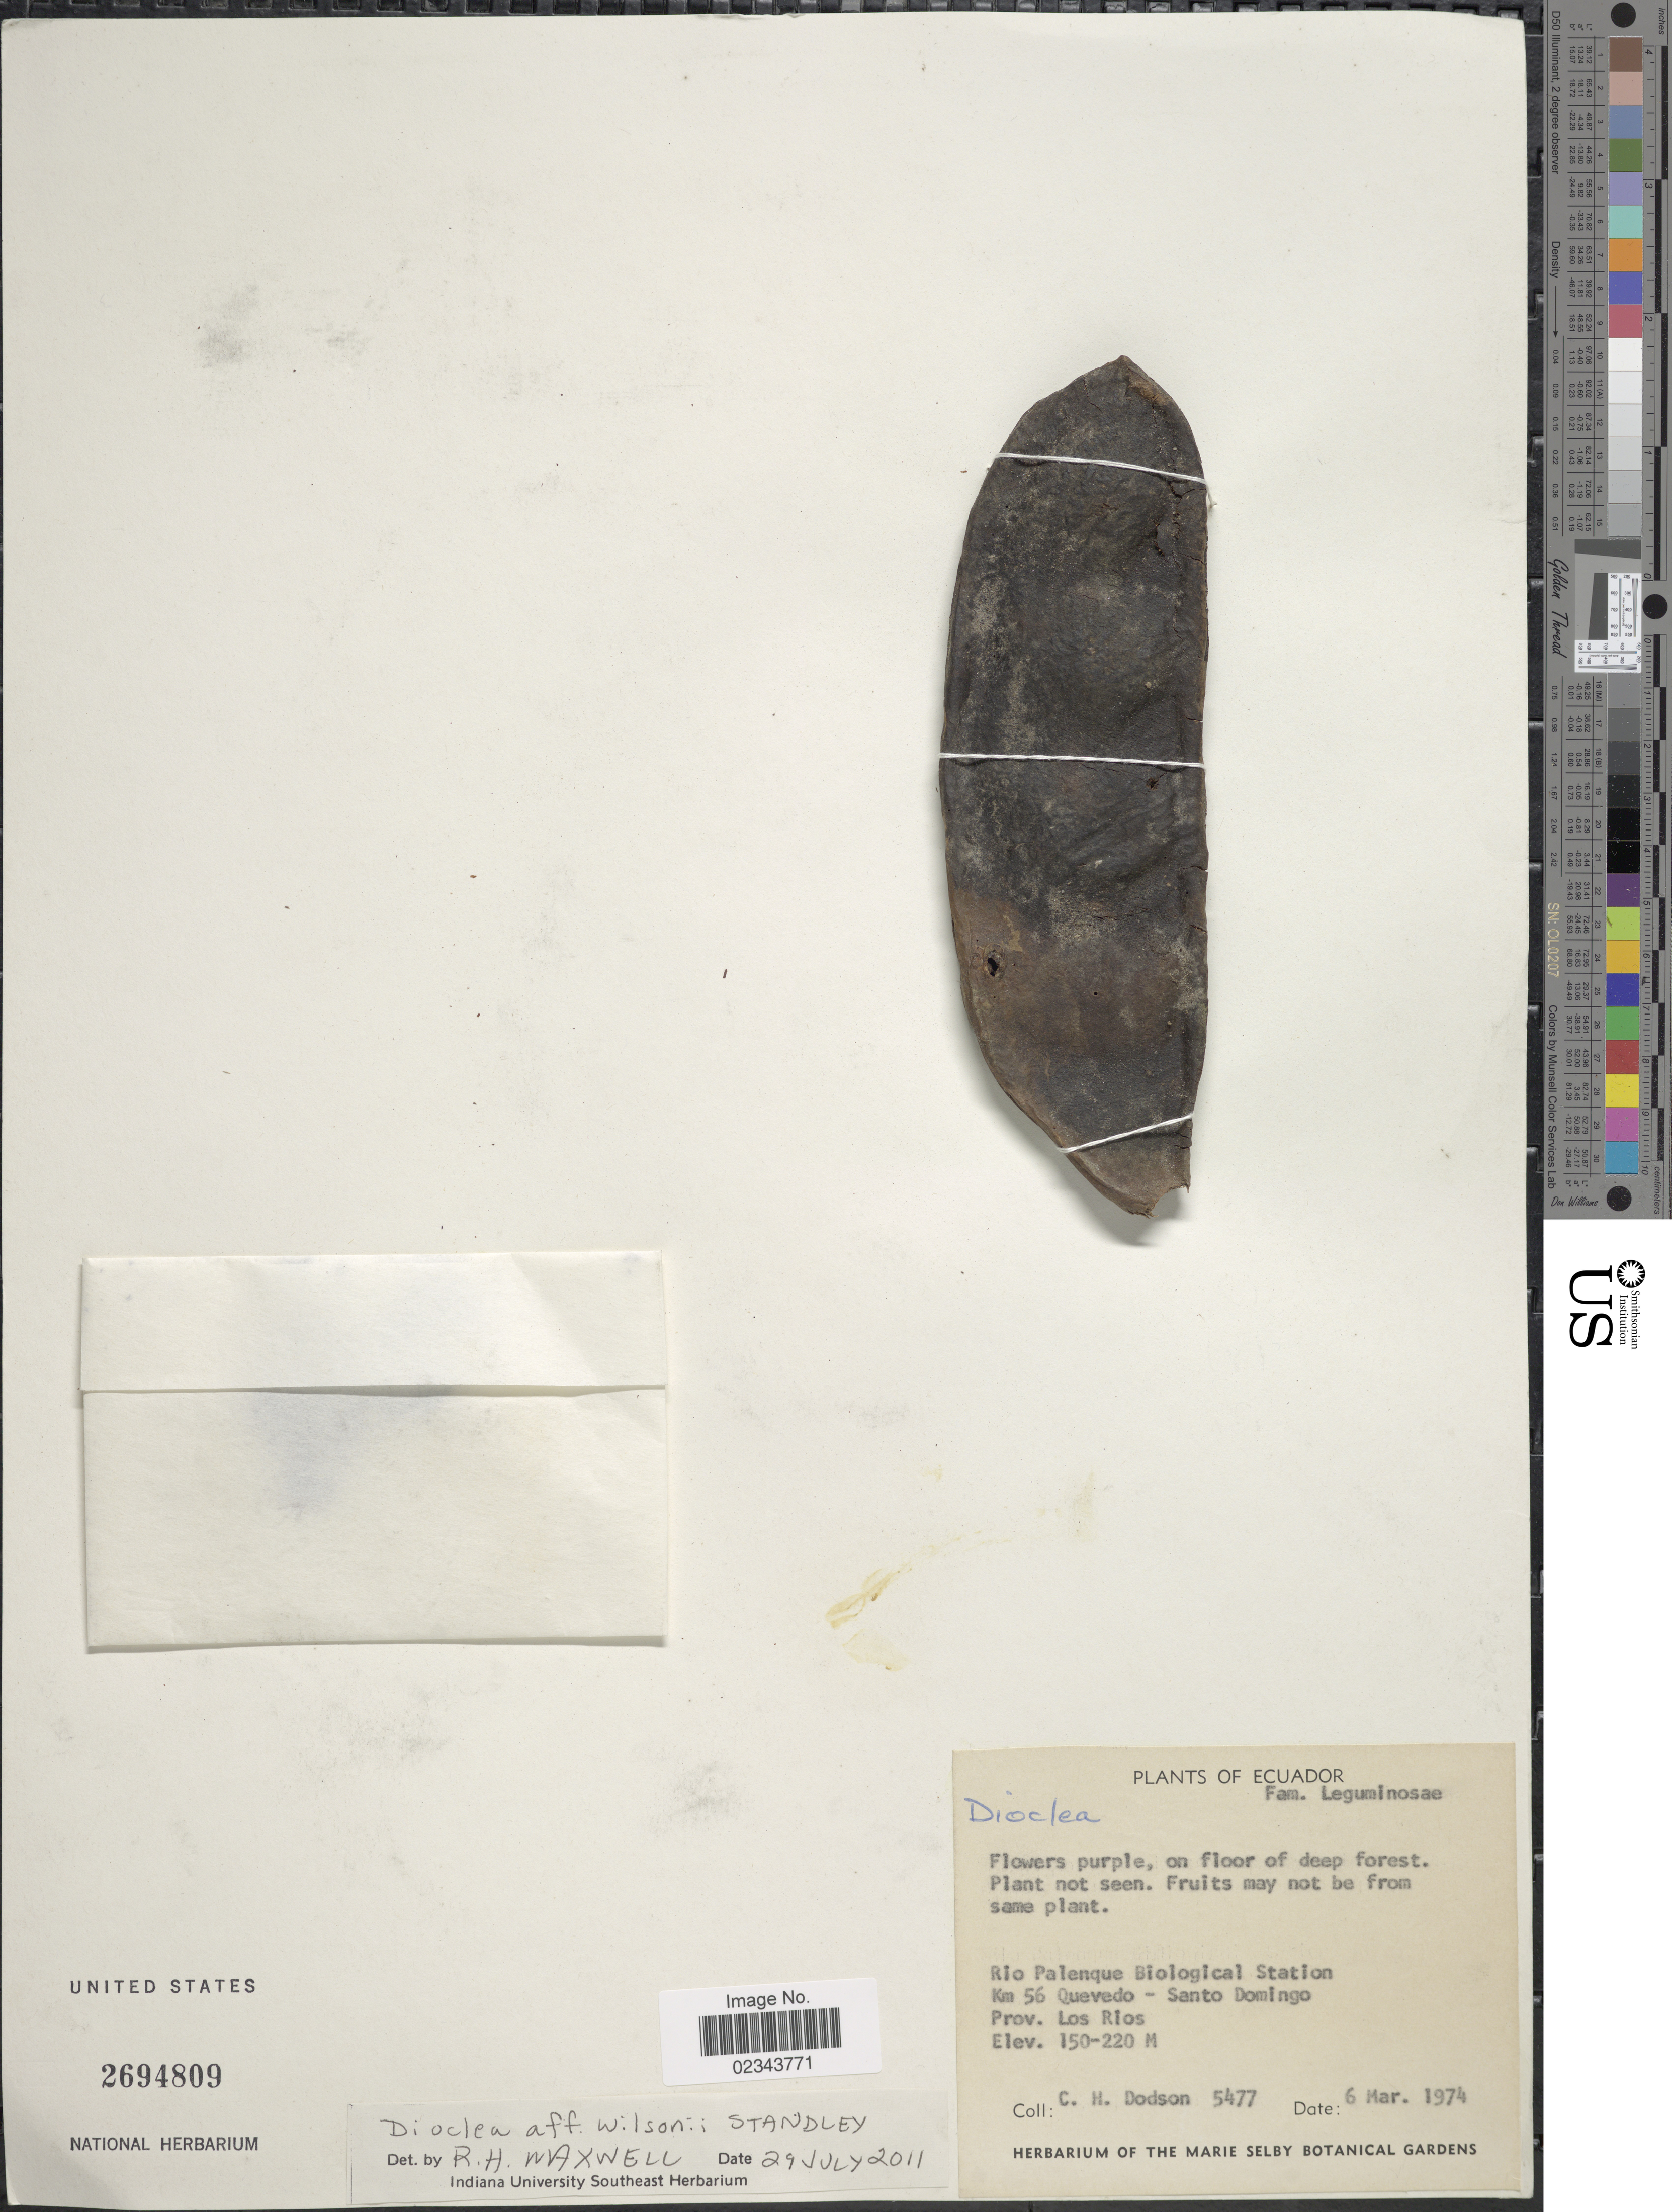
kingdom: Plantae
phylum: Tracheophyta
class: Magnoliopsida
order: Fabales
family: Fabaceae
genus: Dioclea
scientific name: Dioclea sp.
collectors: C. H. Dodson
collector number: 5477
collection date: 1974-03-06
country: Ecuador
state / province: Los Ríos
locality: Rio Palenque Biological Station. Km 56 Quevedo - Santo Domingo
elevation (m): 150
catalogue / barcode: US 2694809